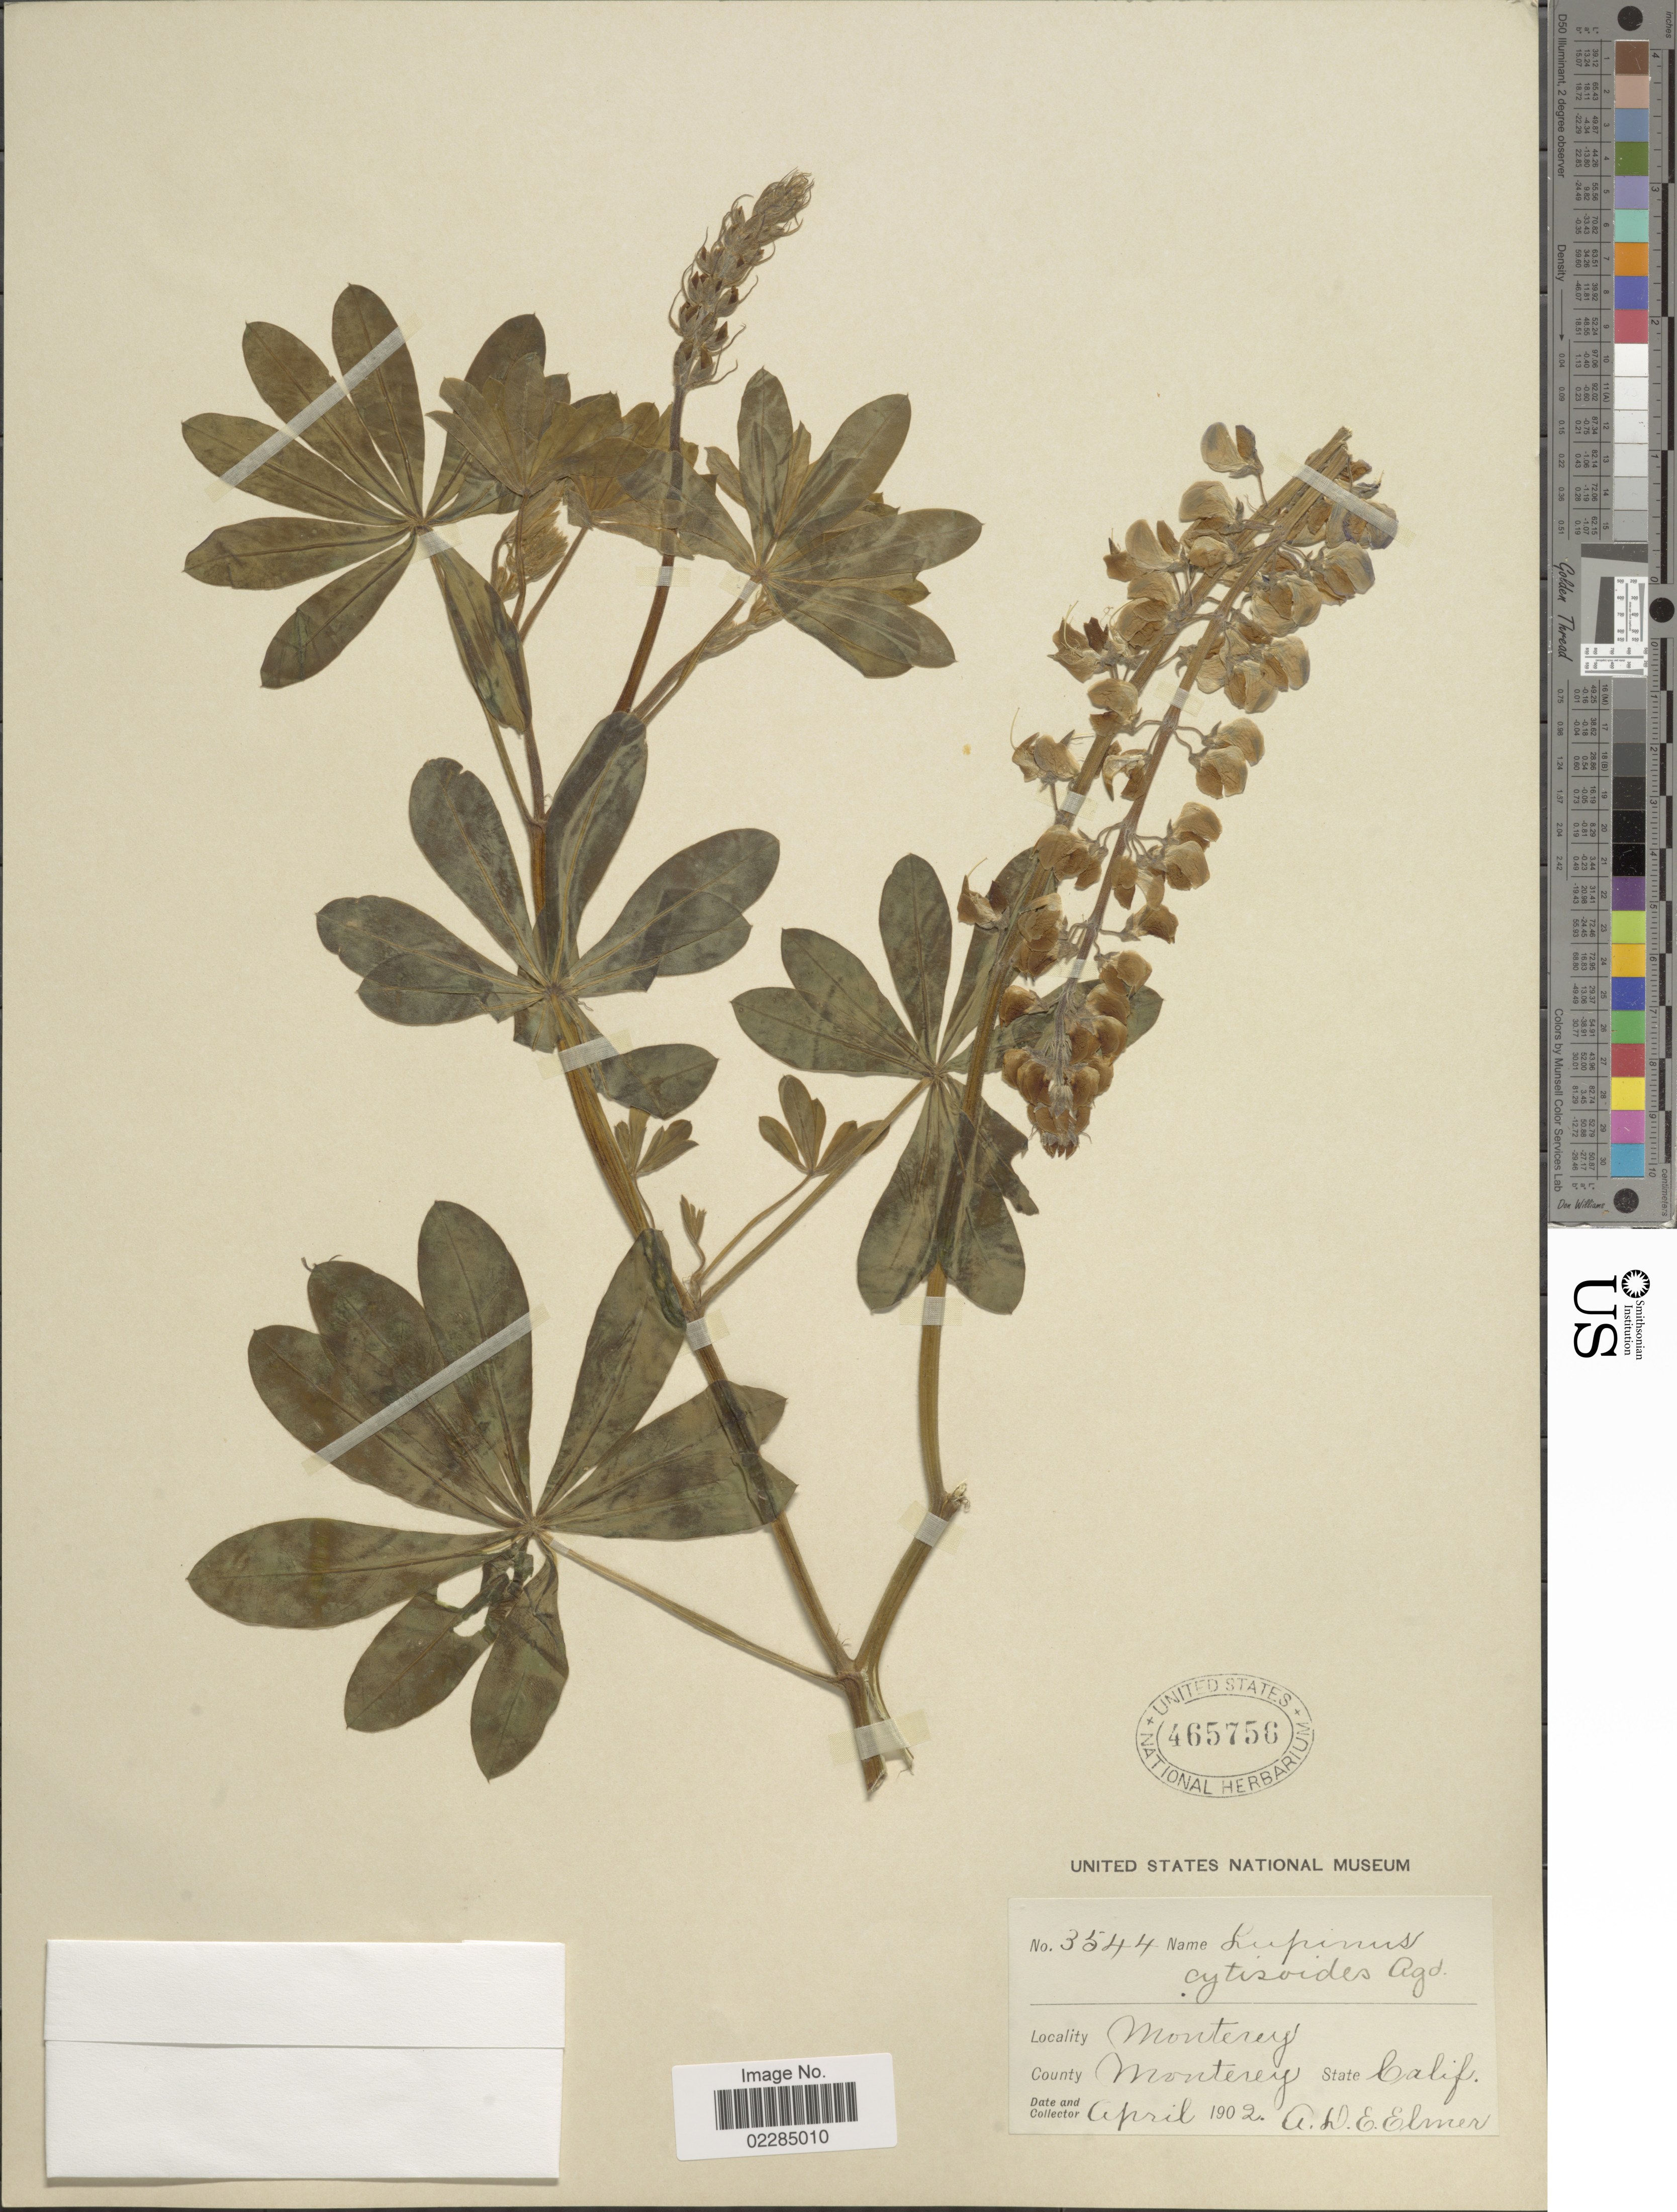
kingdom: Plantae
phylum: Tracheophyta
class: Magnoliopsida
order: Fabales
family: Fabaceae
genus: Lupinus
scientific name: Lupinus cytisoides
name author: J. Agardh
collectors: A. D. E. Elmer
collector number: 3544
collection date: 1902-04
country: United States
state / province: California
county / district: Monterey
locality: Monetrey. County Monterey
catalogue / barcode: US 465756